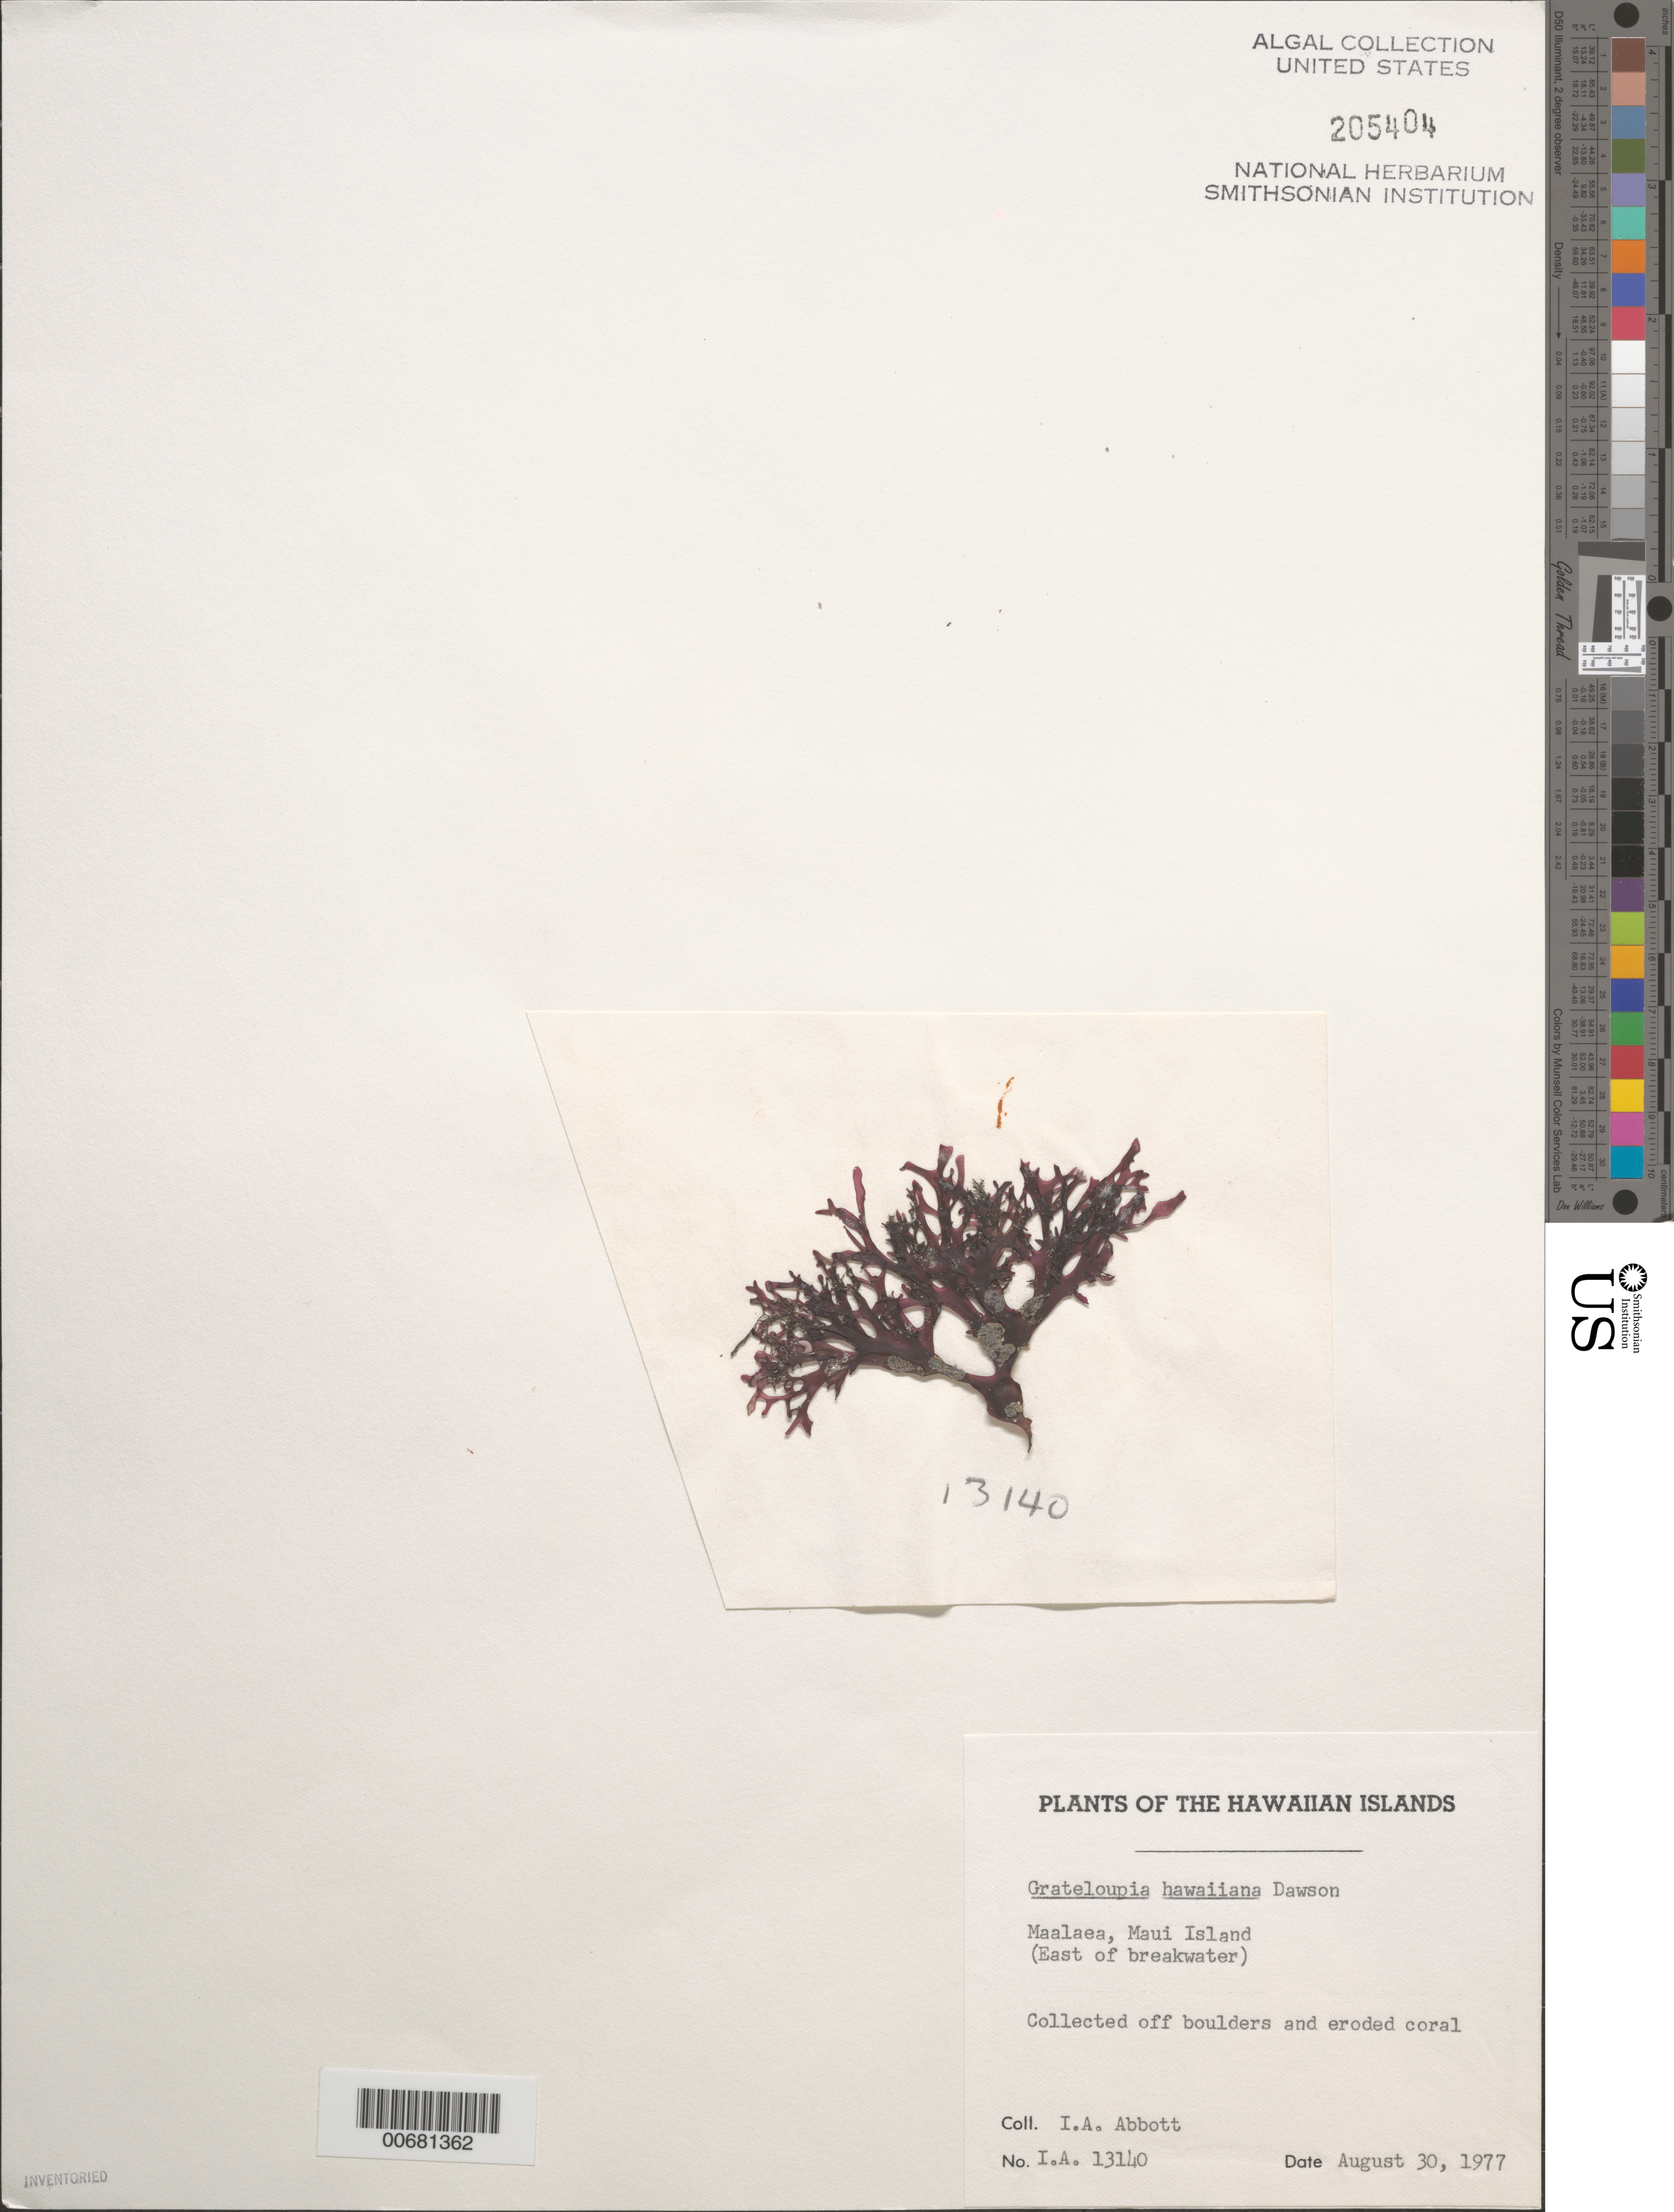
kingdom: Plantae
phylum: Rhodophyta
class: Florideophyceae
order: Halymeniales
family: Halymeniaceae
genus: Grateloupia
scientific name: Grateloupia hawaiiana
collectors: I. A. Abbott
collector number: IAA 13140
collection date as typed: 30 Aug 1977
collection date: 1977-08-30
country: United States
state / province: Hawaii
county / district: Maui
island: Maui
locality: Ma'alaea, east of breakwater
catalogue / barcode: US 205404